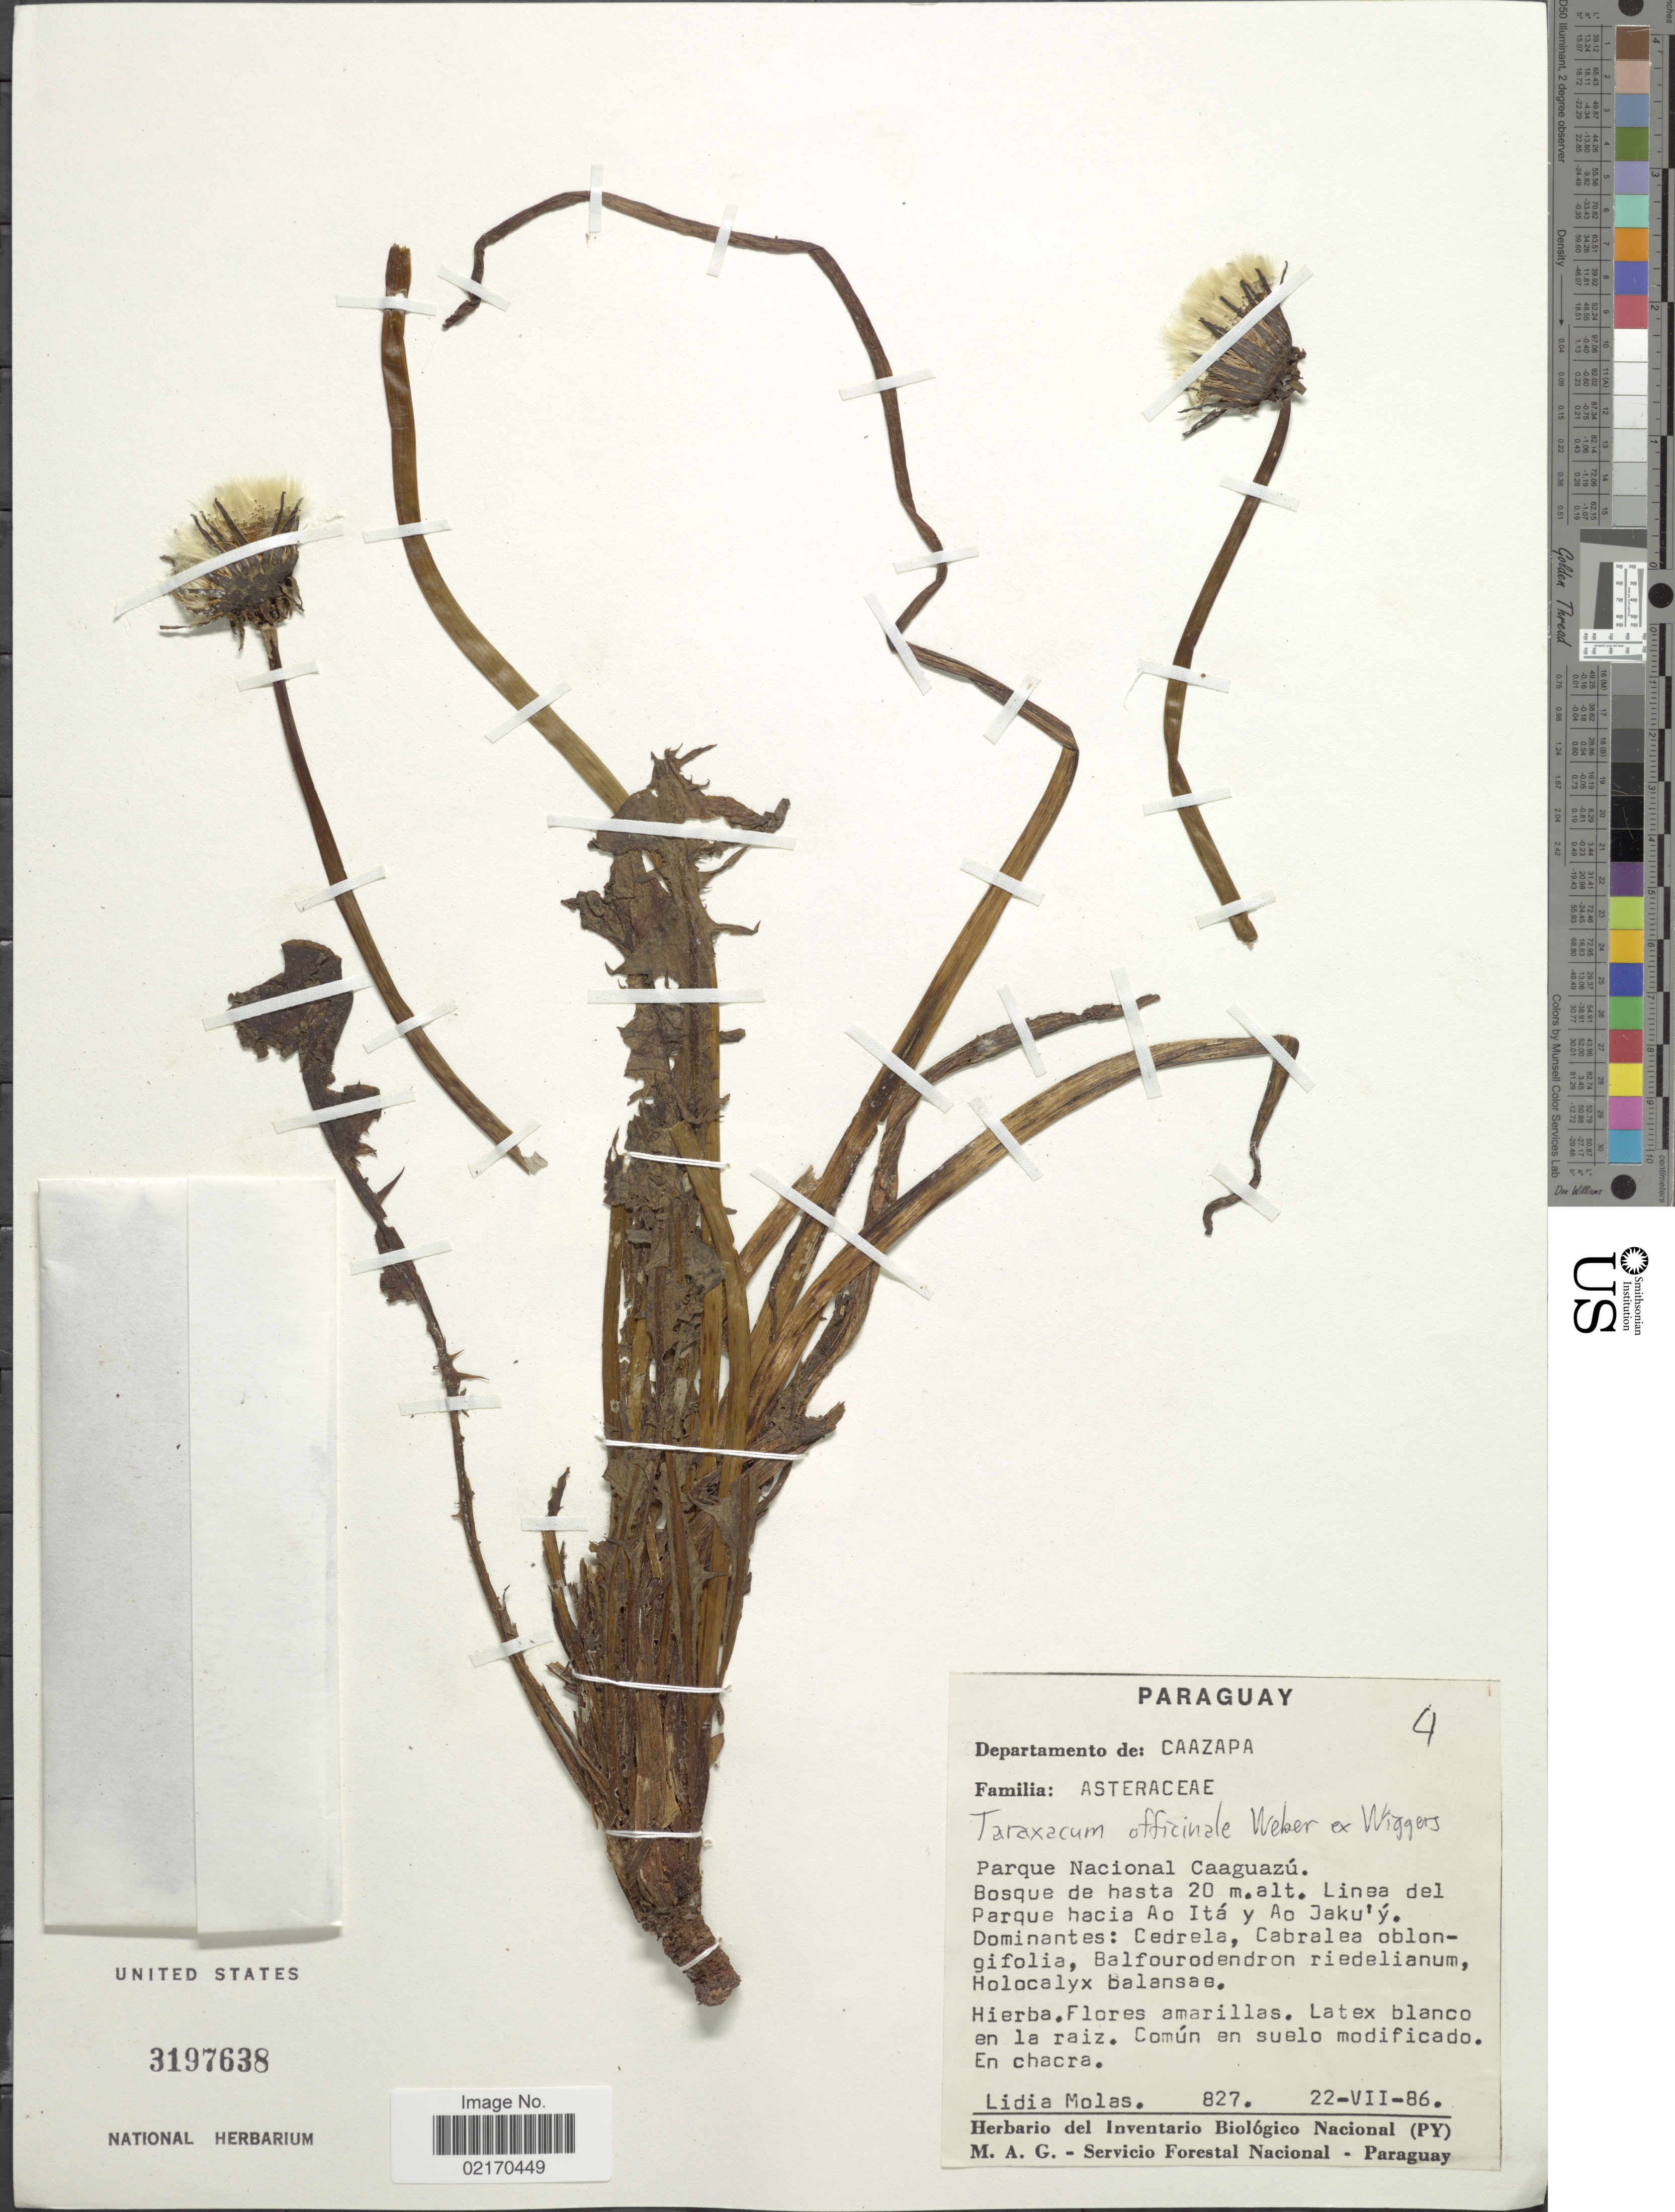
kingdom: Plantae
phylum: Tracheophyta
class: Magnoliopsida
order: Asterales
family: Asteraceae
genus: Taraxacum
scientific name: Taraxacum officinale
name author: G.H. Weber ex F.H. Wigg.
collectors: L. Molas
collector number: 827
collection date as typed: Transcribed d/m/y: 22/7/86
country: Paraguay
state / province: Caaguazu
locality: Parque Nacional Caaguazu, linea del Parque hacia Ao Ita y Ao Jaku'y.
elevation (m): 20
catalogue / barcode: US 3197638